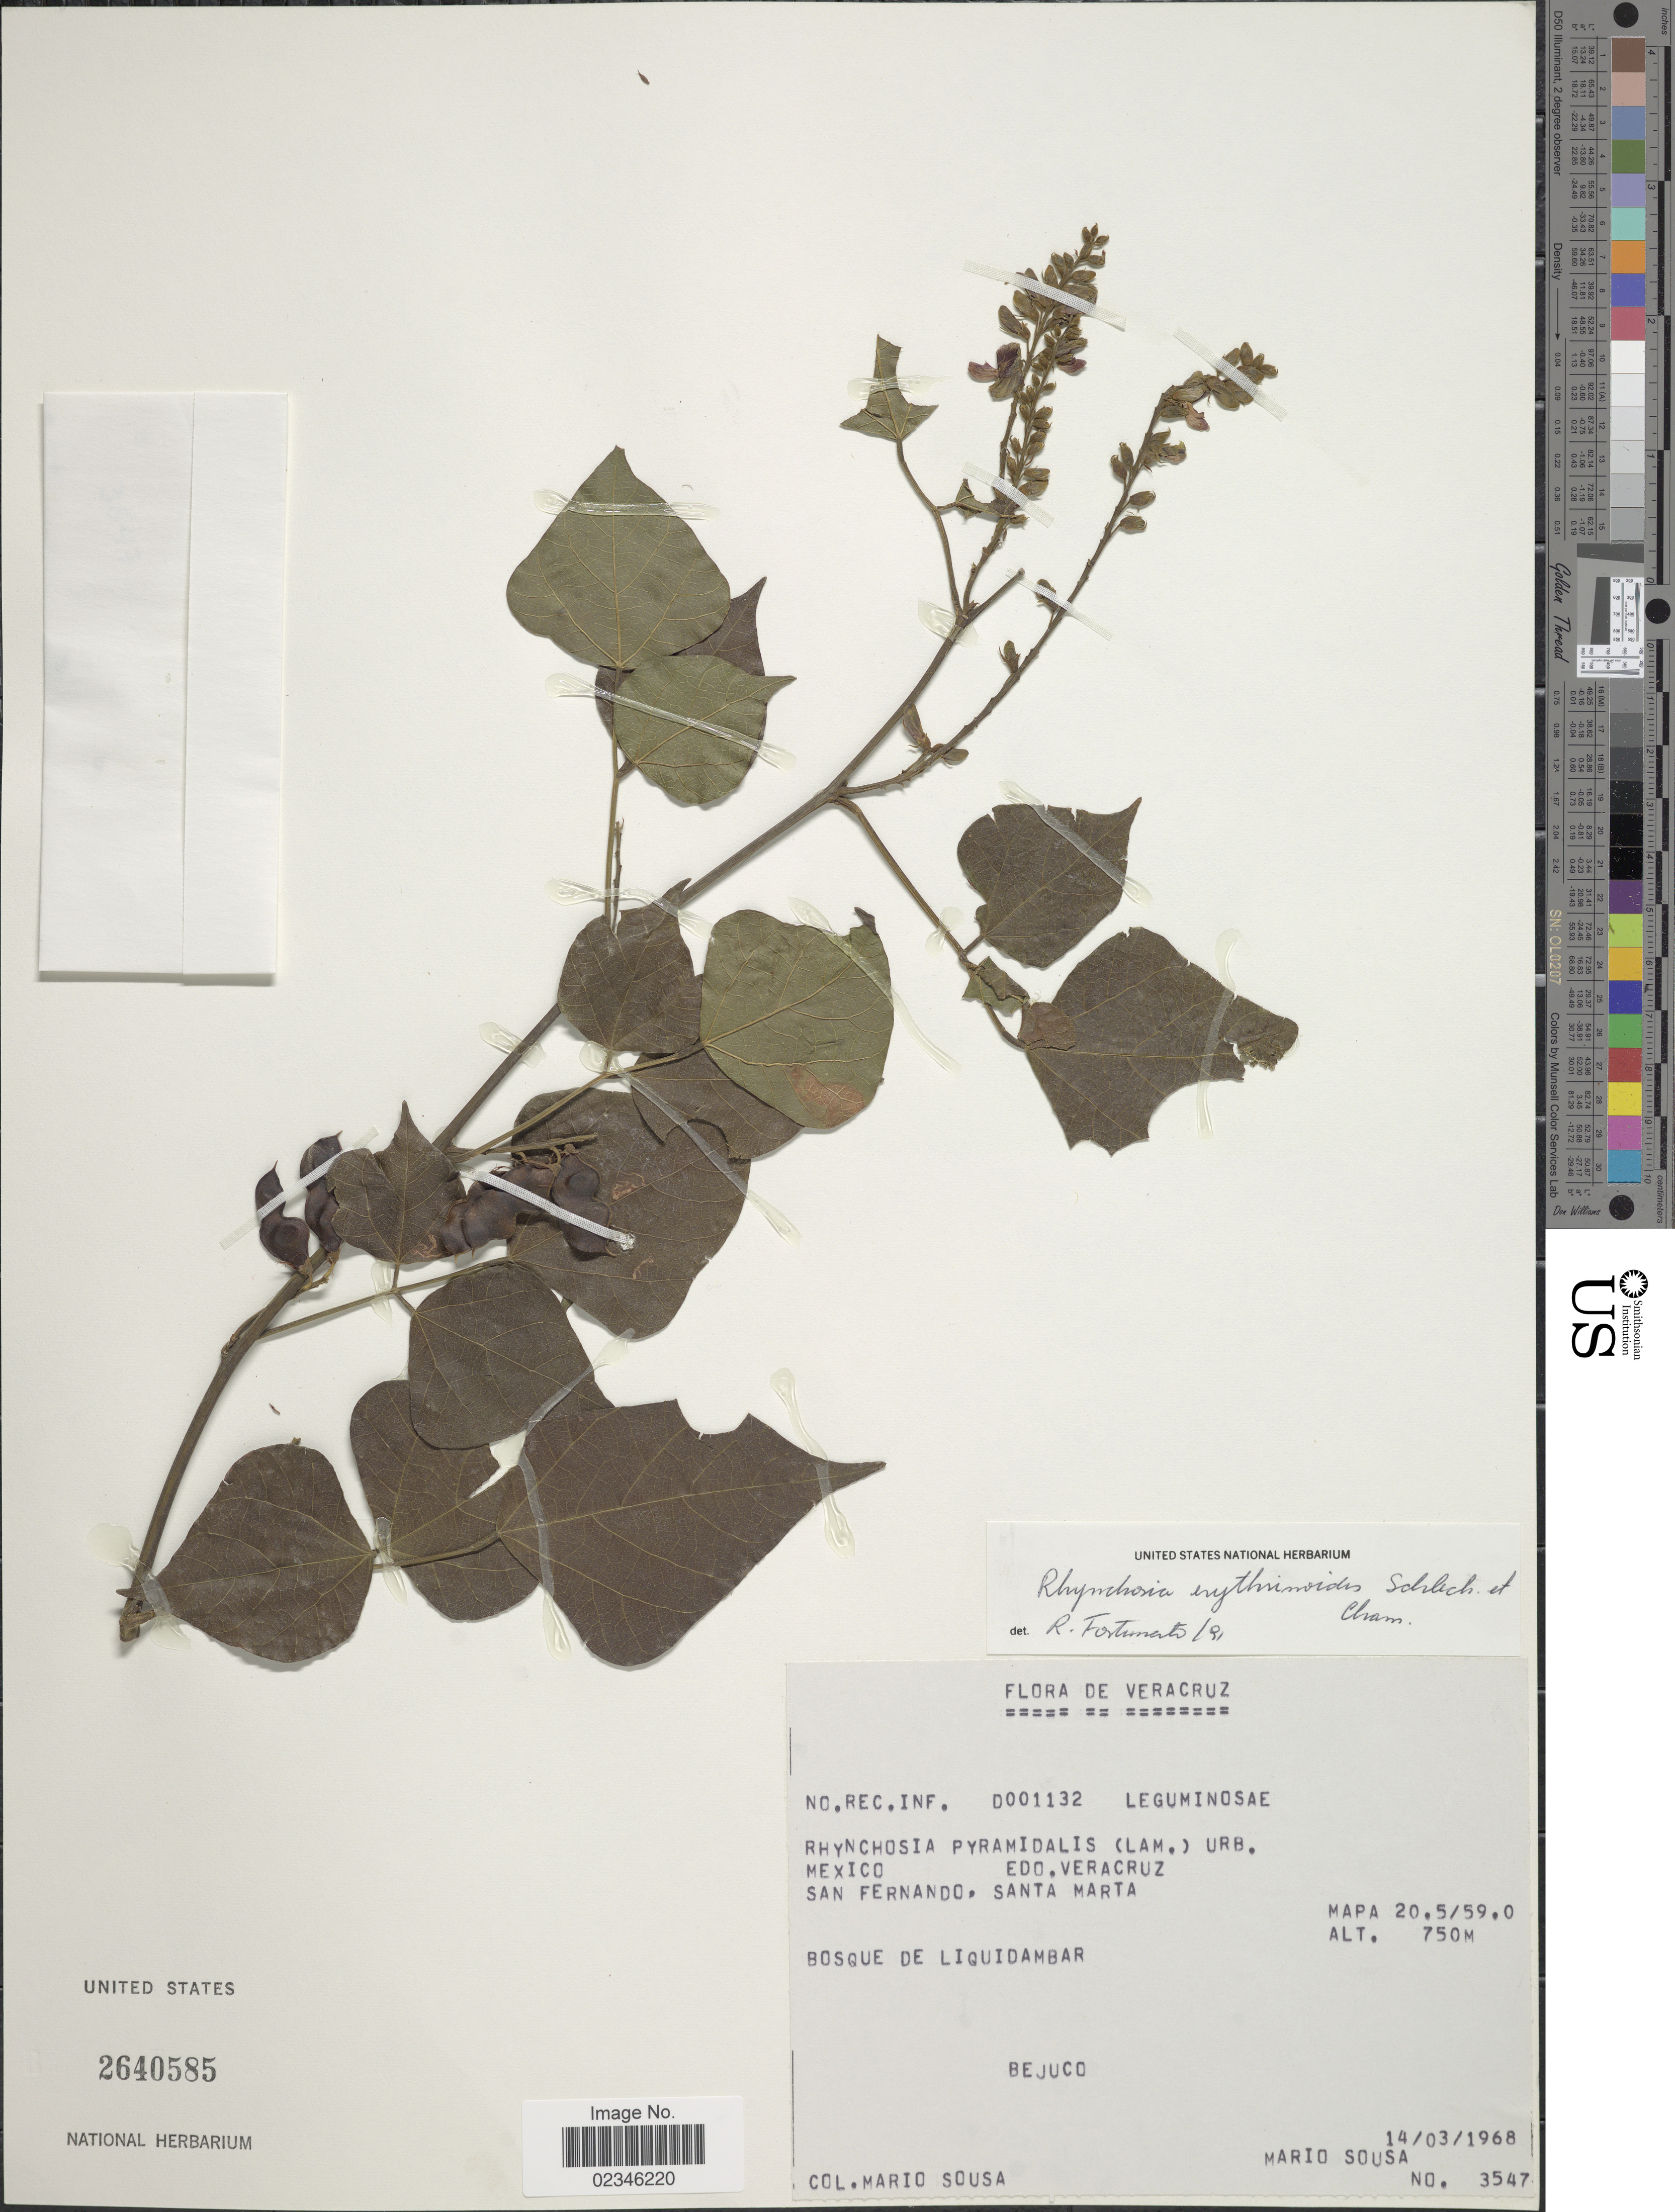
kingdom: Plantae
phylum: Tracheophyta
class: Magnoliopsida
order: Fabales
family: Fabaceae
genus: Rhynchosia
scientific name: Rhynchosia erythrinoides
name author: Schltdl. & Cham.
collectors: M. Sousa S.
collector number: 3547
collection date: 1968-03-14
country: Mexico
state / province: Veracruz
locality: Veracruz. San Fernando, Santa Marta. Mapa 20.5/59.0. Bosque de Liquidambar. Bejuco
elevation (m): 750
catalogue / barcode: US 2640585